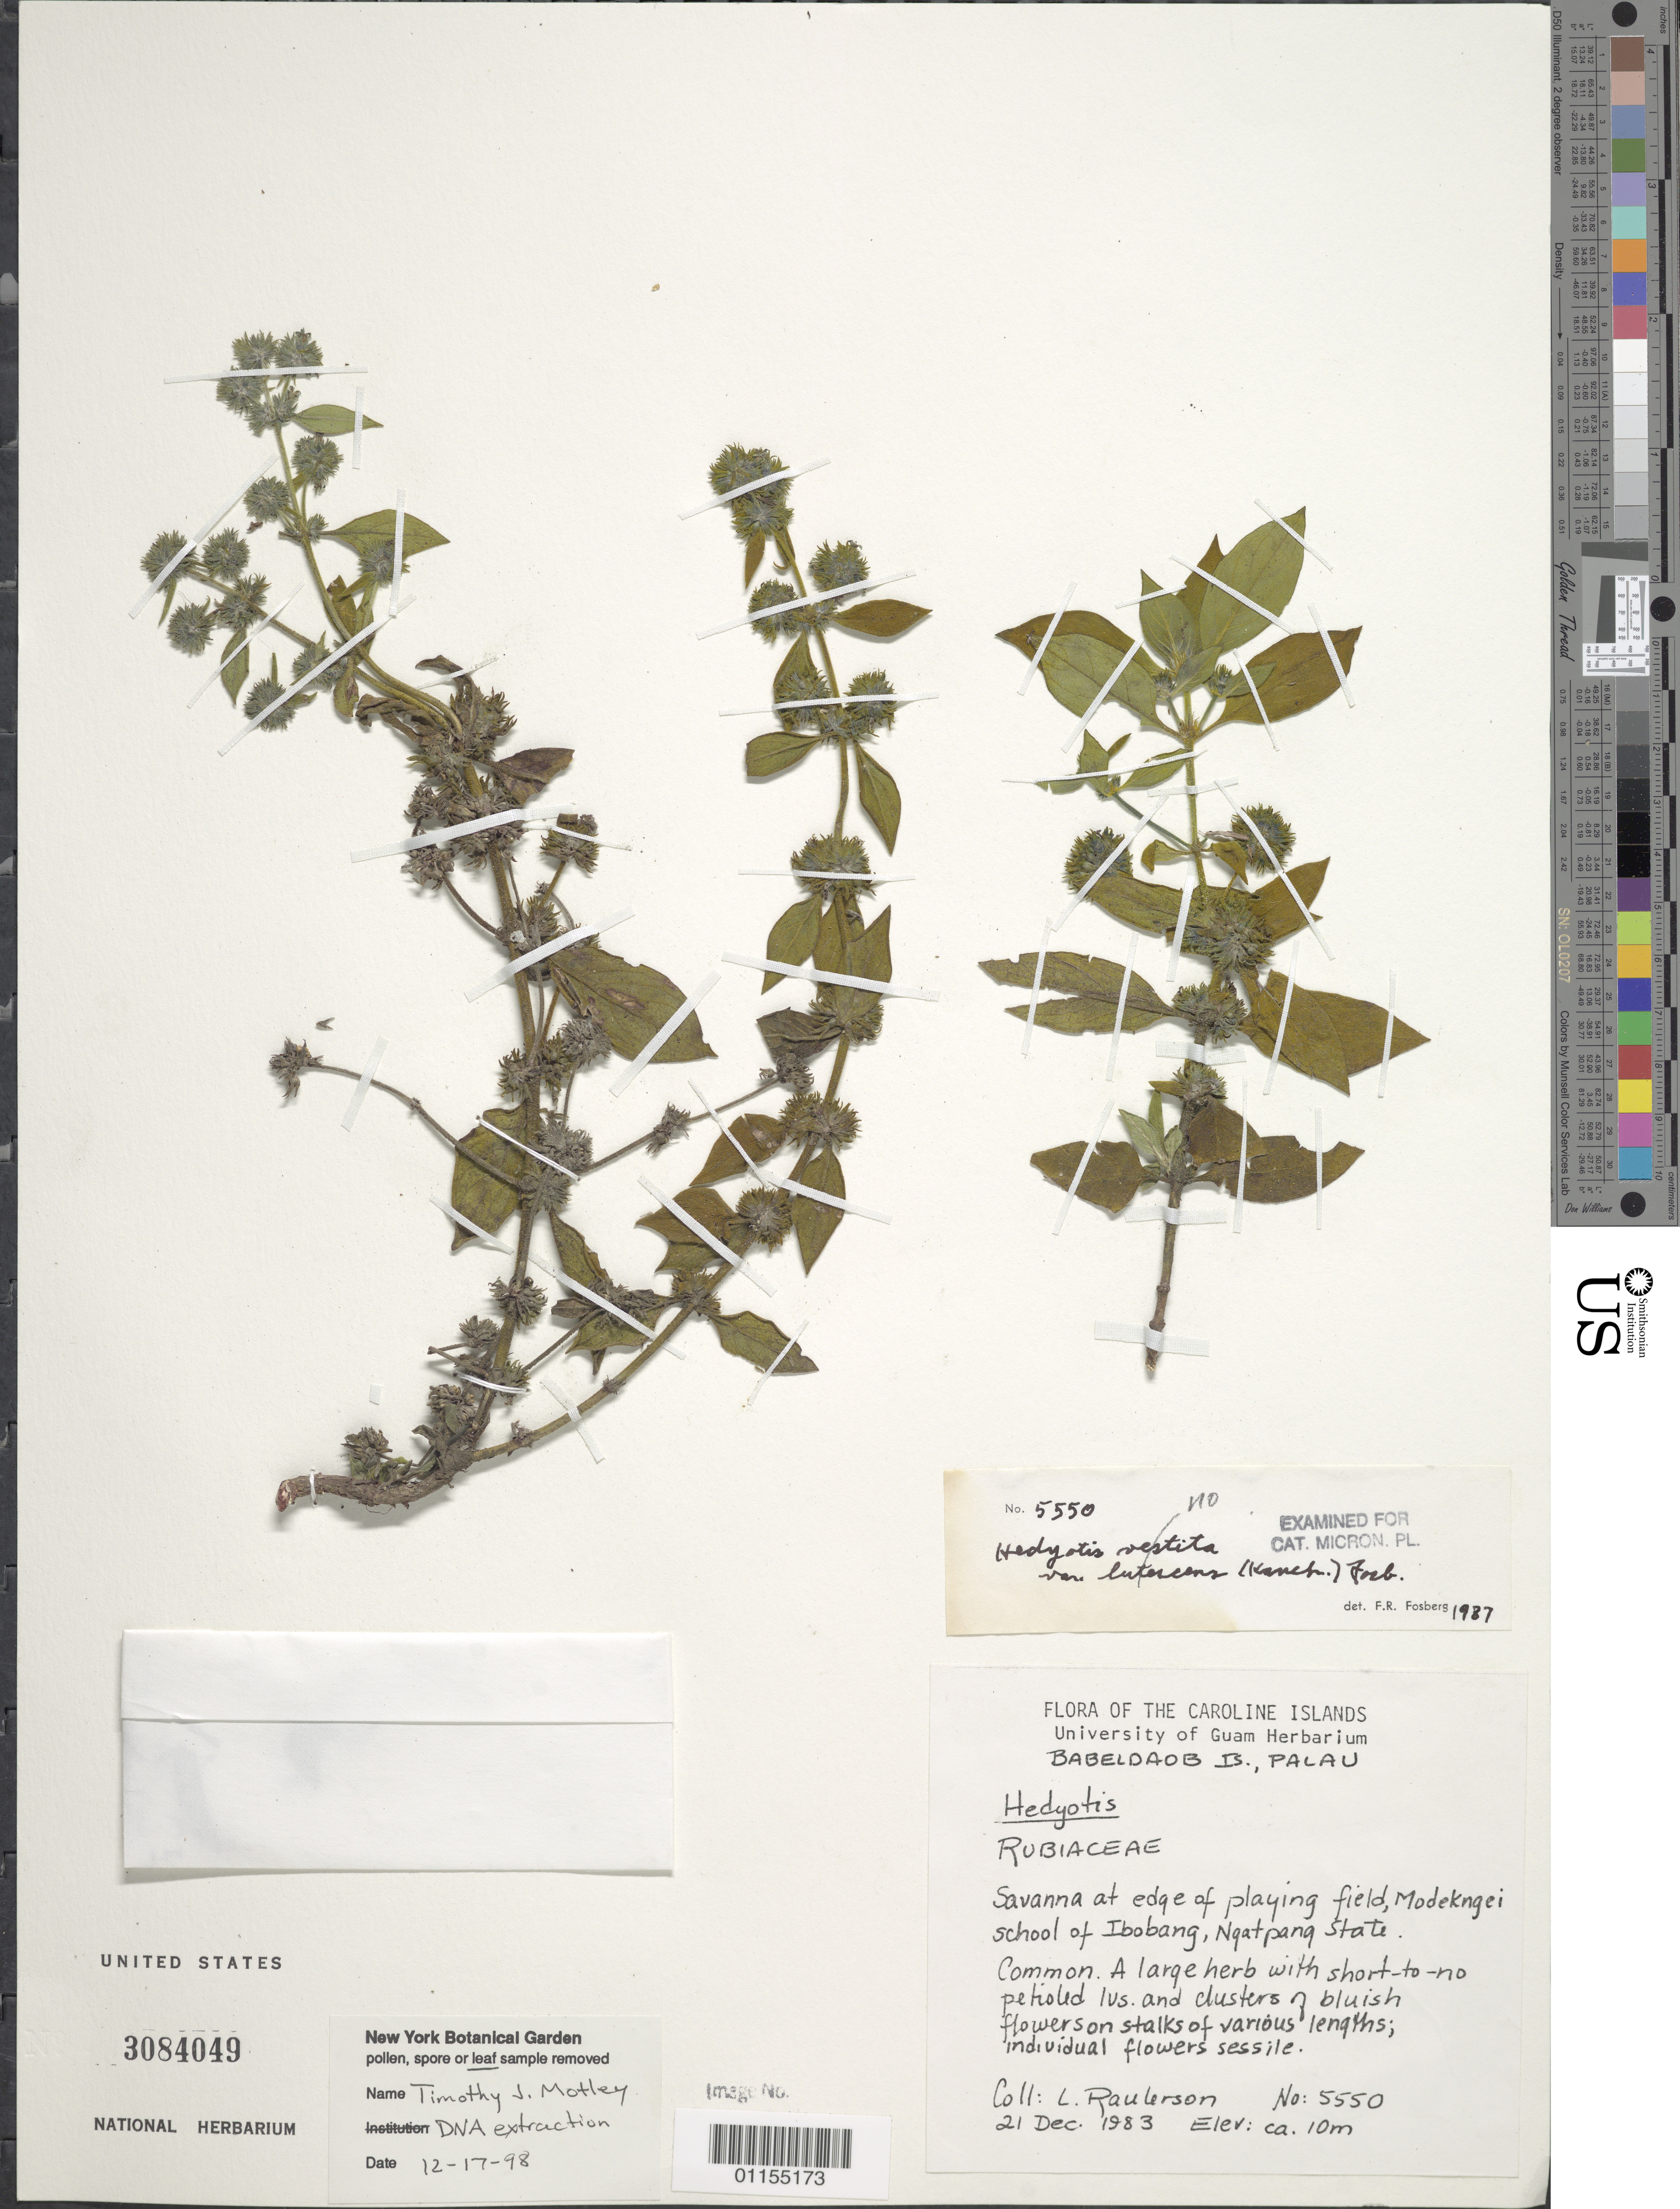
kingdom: Plantae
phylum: Tracheophyta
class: Magnoliopsida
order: Gentianales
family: Rubiaceae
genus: Hedyotis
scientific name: Hedyotis vestita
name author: R. Br.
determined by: Fosberg, F. R.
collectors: L. Raulerson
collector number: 5550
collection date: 1983-12-21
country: Palau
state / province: Ngatpang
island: Babeldaob [Babelthuap]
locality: Edge of playing field, Modekngei school of Ibobang.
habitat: Savanna.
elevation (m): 10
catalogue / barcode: US 3084049